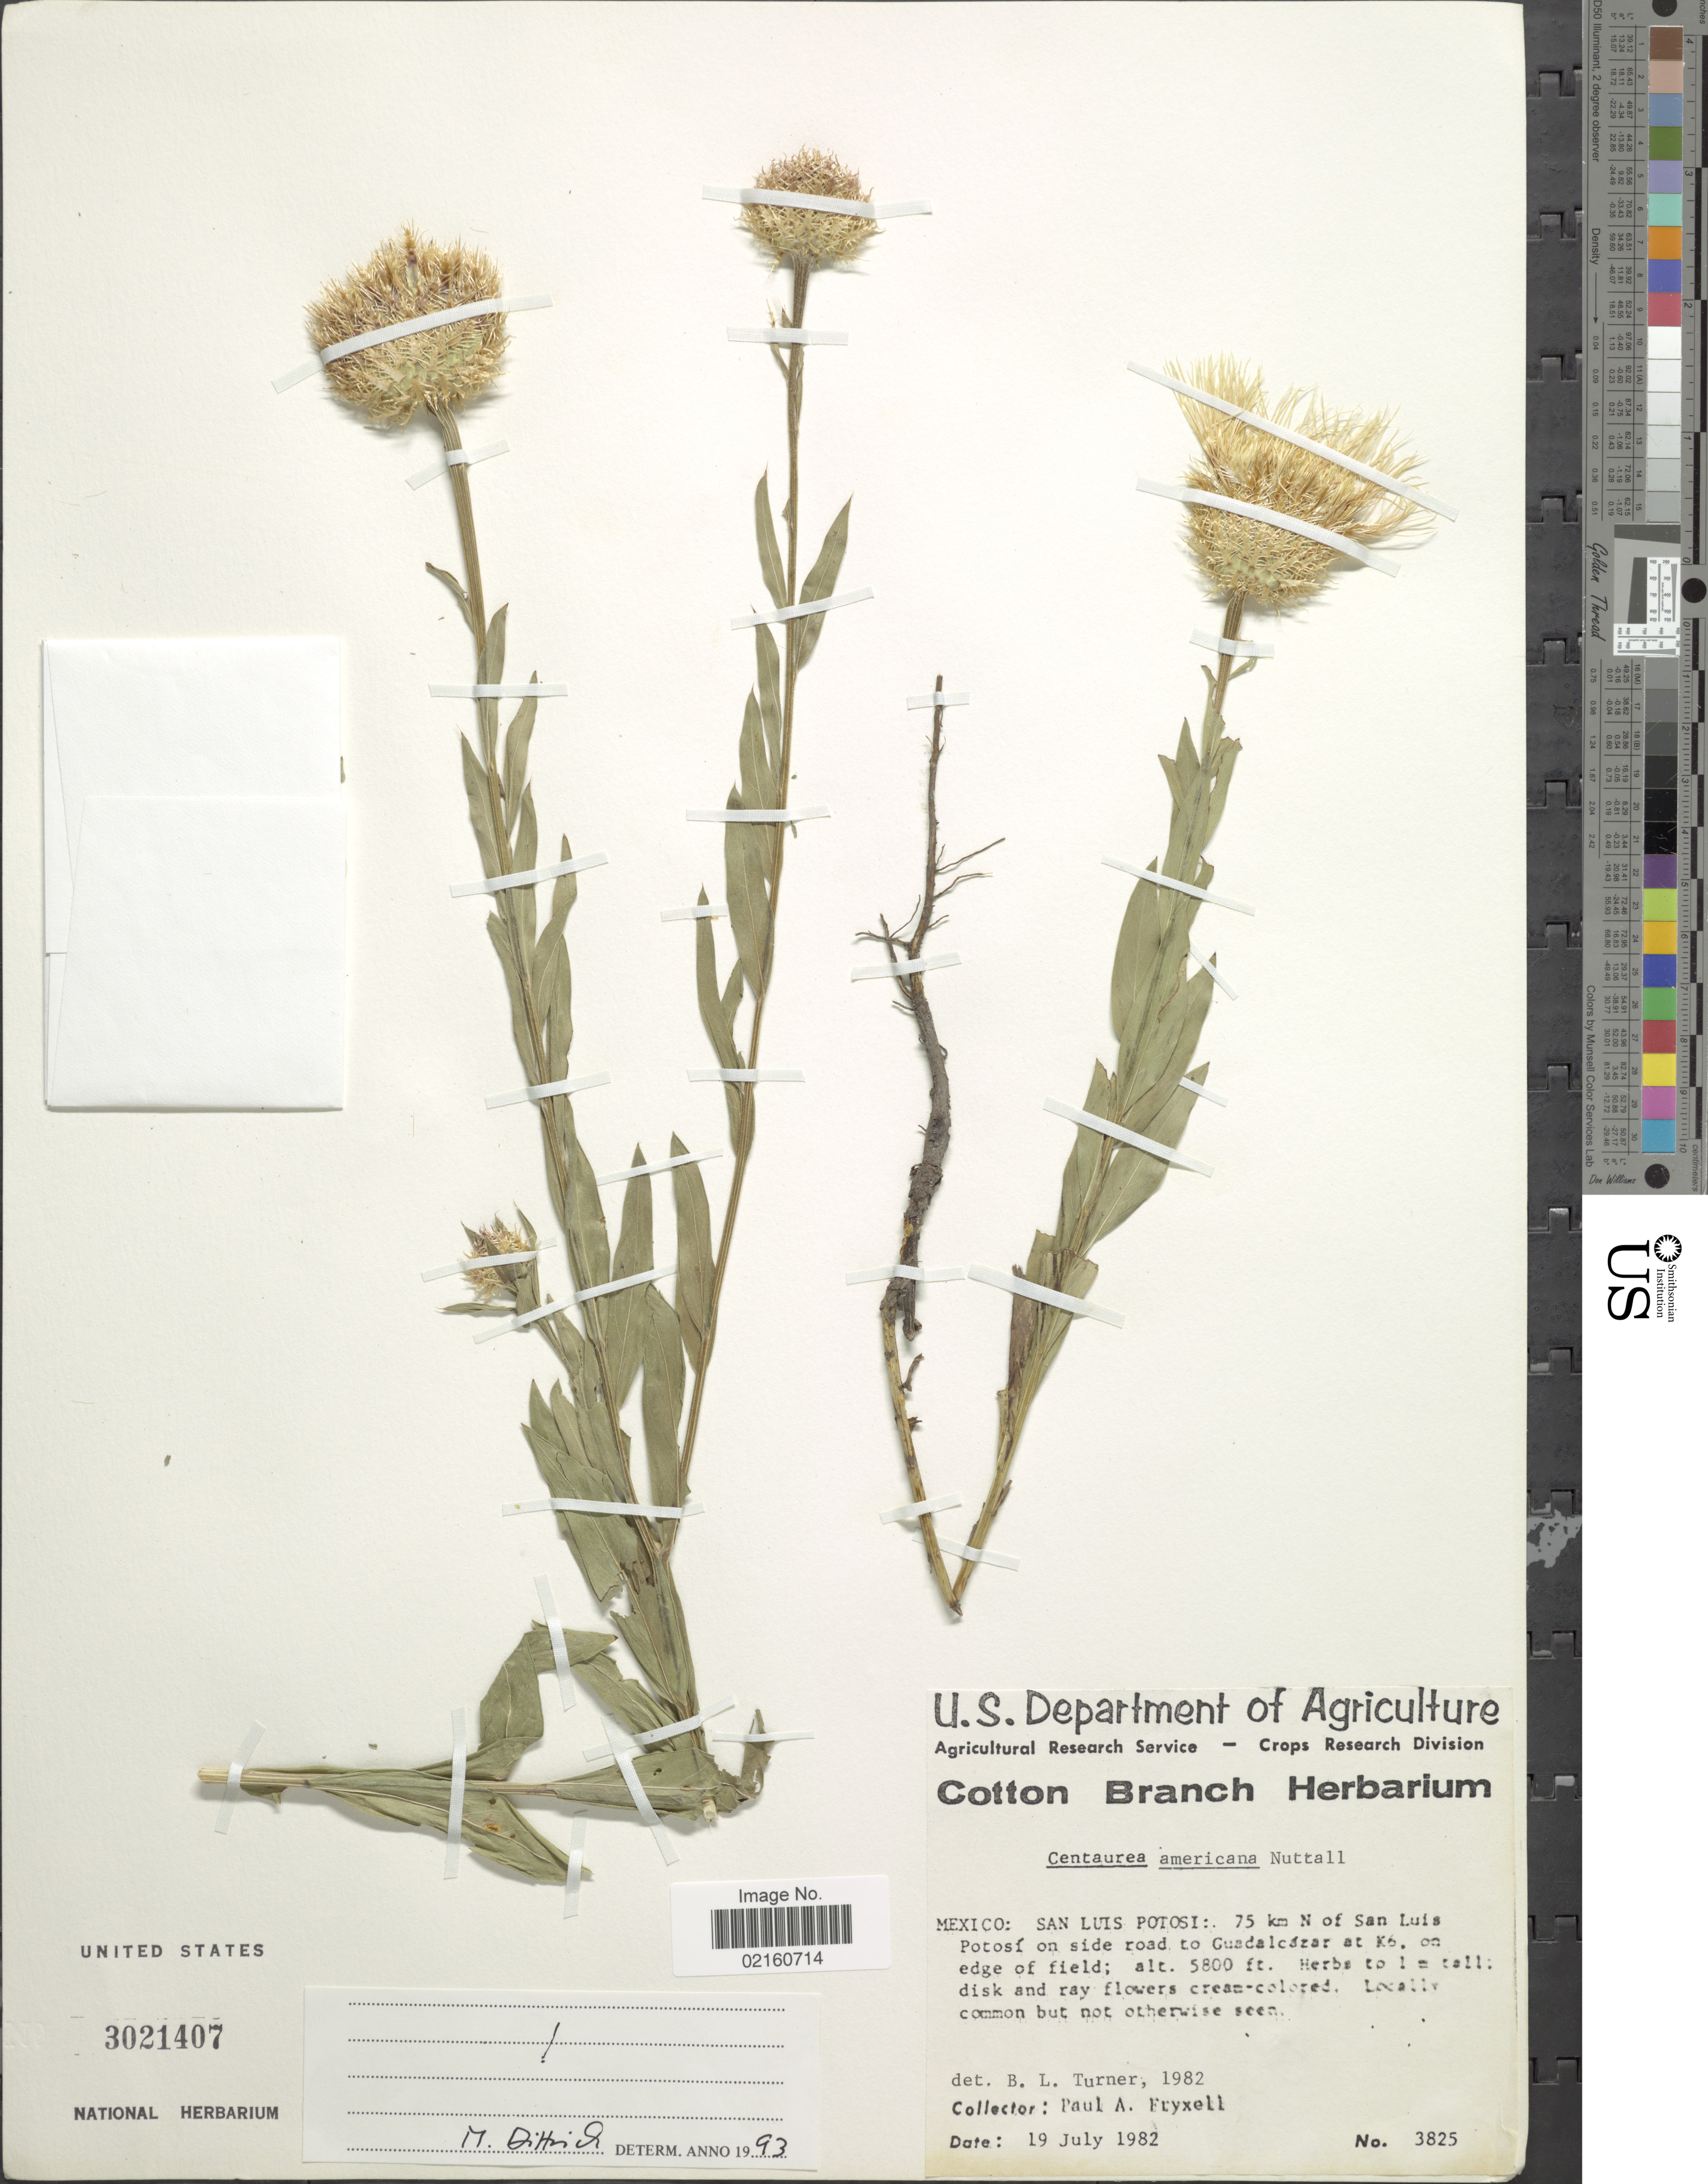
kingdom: Plantae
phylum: Tracheophyta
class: Magnoliopsida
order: Asterales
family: Asteraceae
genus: Plectocephalus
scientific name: Plectocephalus americanus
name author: (Nutt.) D. Don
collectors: P. A. Fryxell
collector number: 3825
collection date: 1982-07-19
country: Mexico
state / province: San Luis Potosí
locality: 75 km N of San Luis Potosi on side road to Guadalcazar at K6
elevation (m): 1768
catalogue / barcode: US 3021407